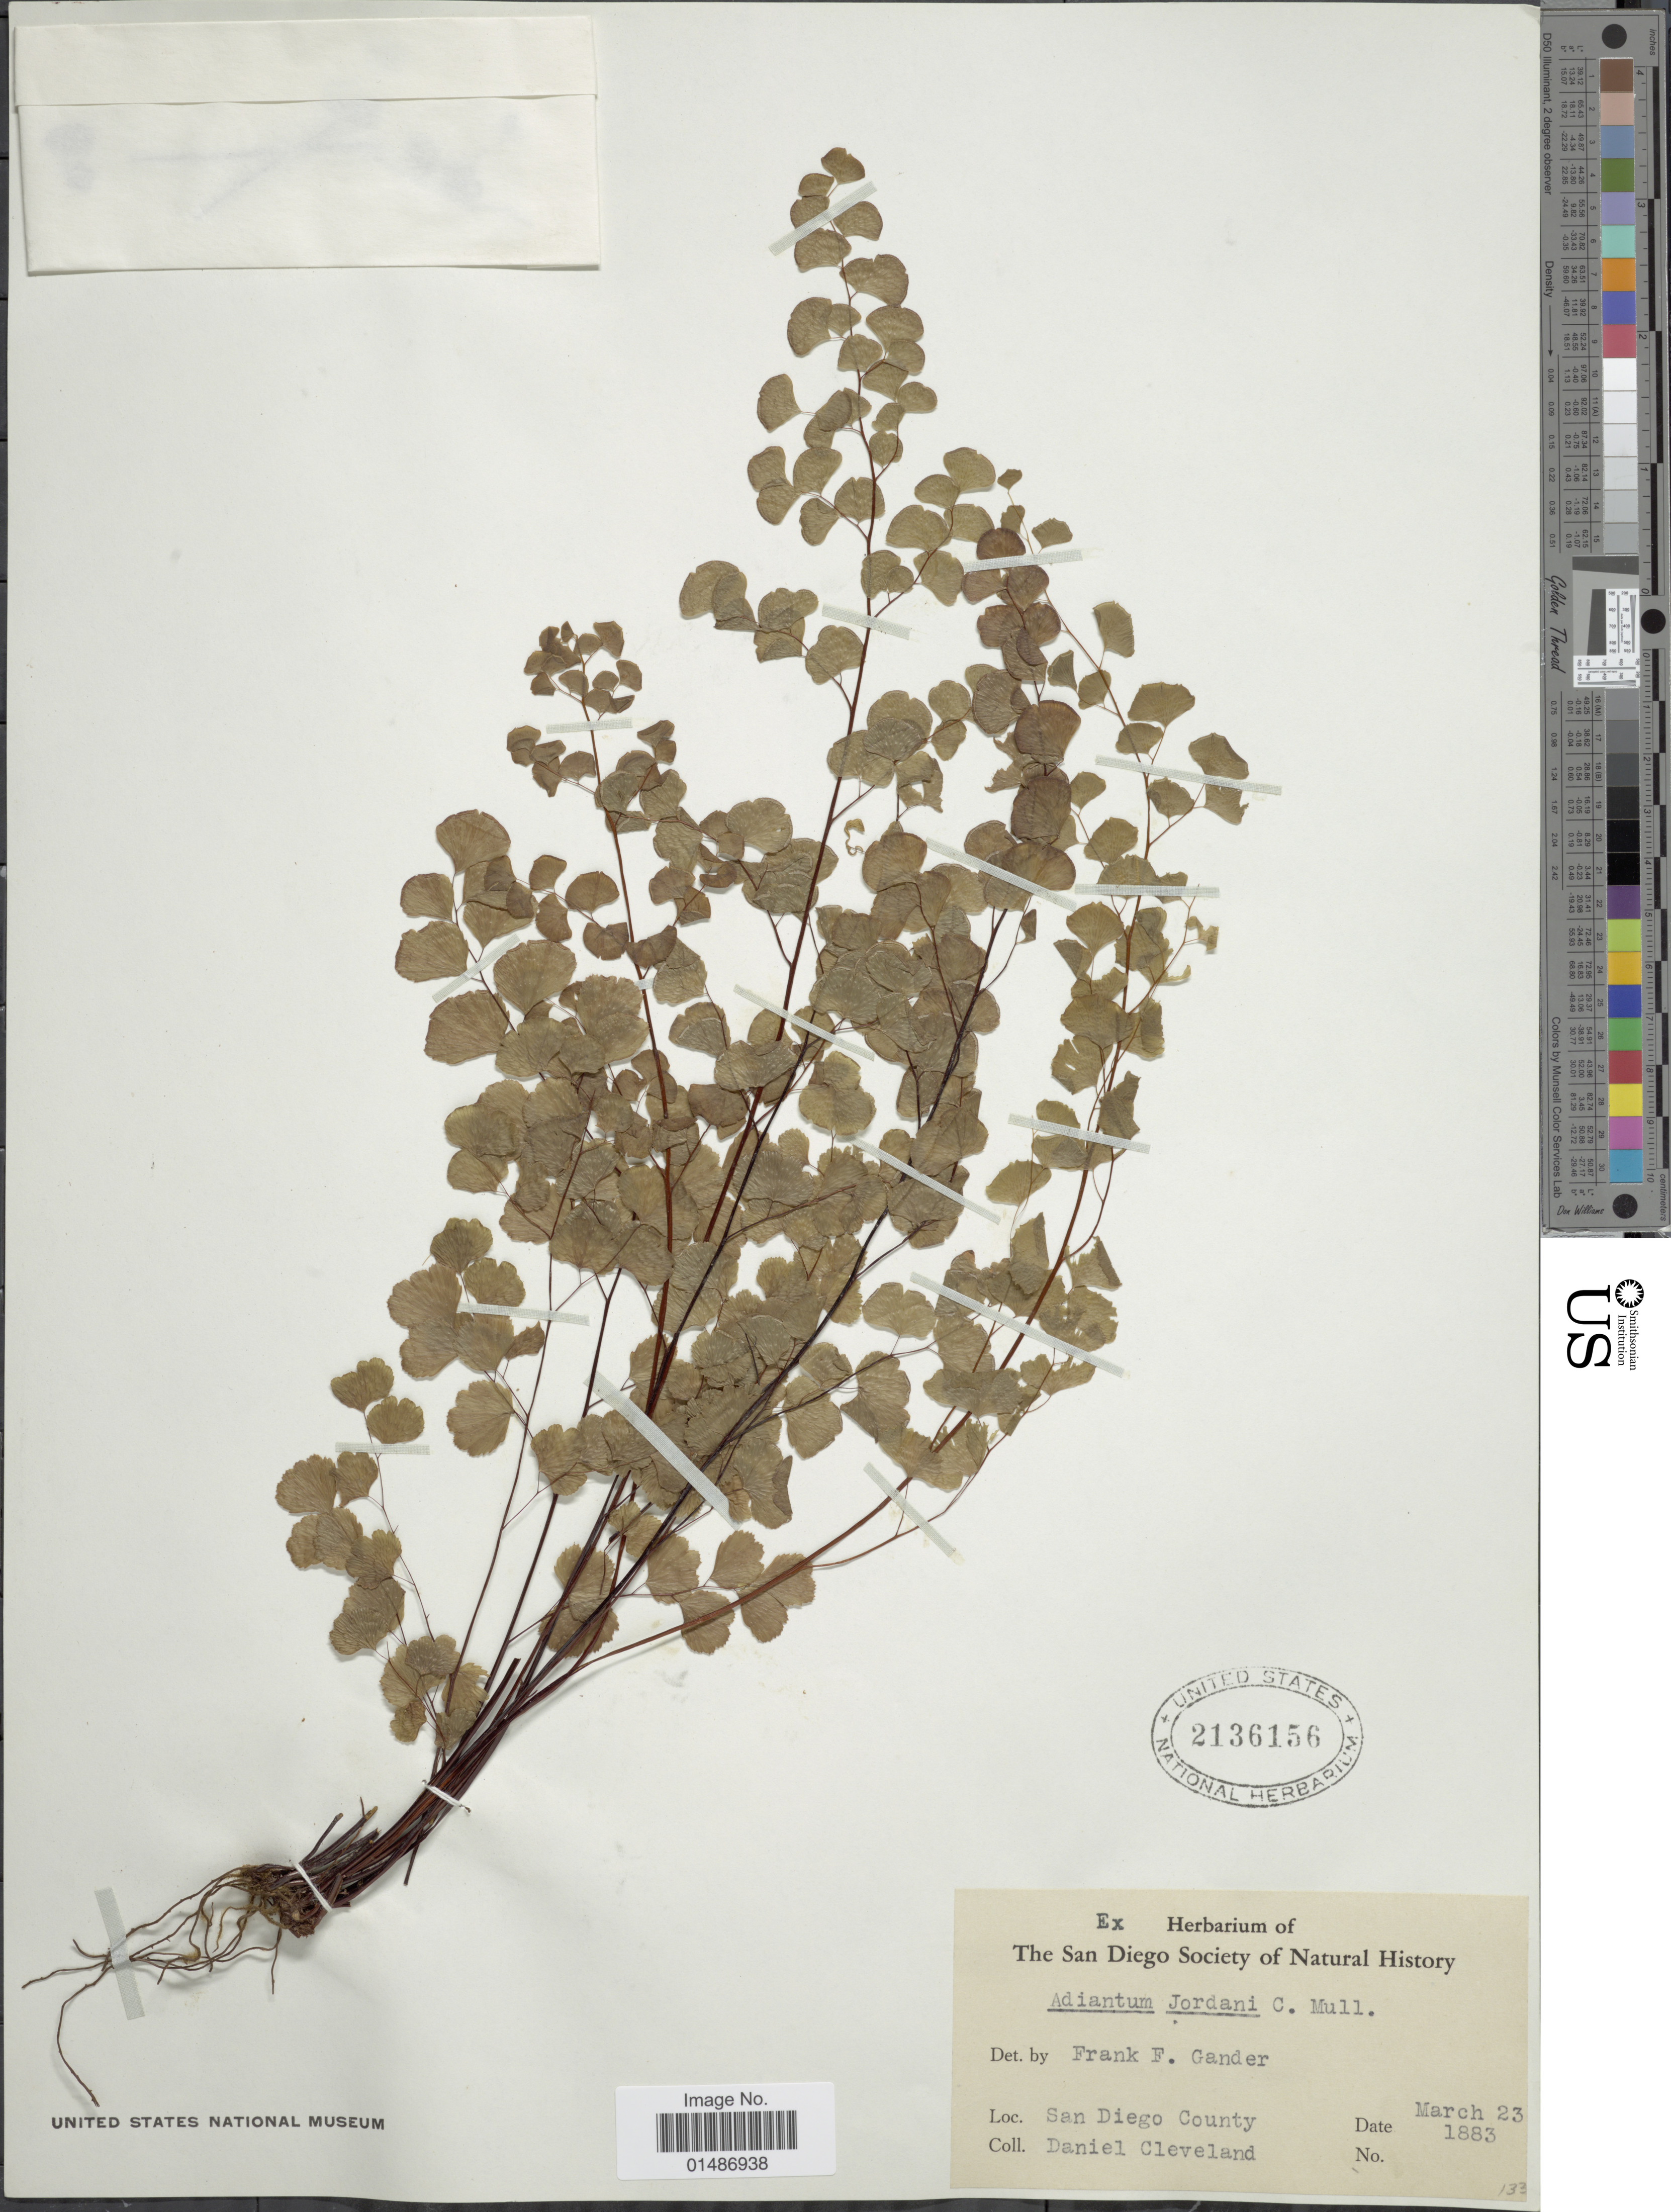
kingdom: Plantae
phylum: Tracheophyta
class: Polypodiopsida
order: Polypodiales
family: Pteridaceae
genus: Adiantum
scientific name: Adiantum jordanii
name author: C.H. Mull.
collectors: D. Cleveland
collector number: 133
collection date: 1883-03-23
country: United States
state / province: California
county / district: San Diego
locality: San Diego County.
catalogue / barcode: US 2136156